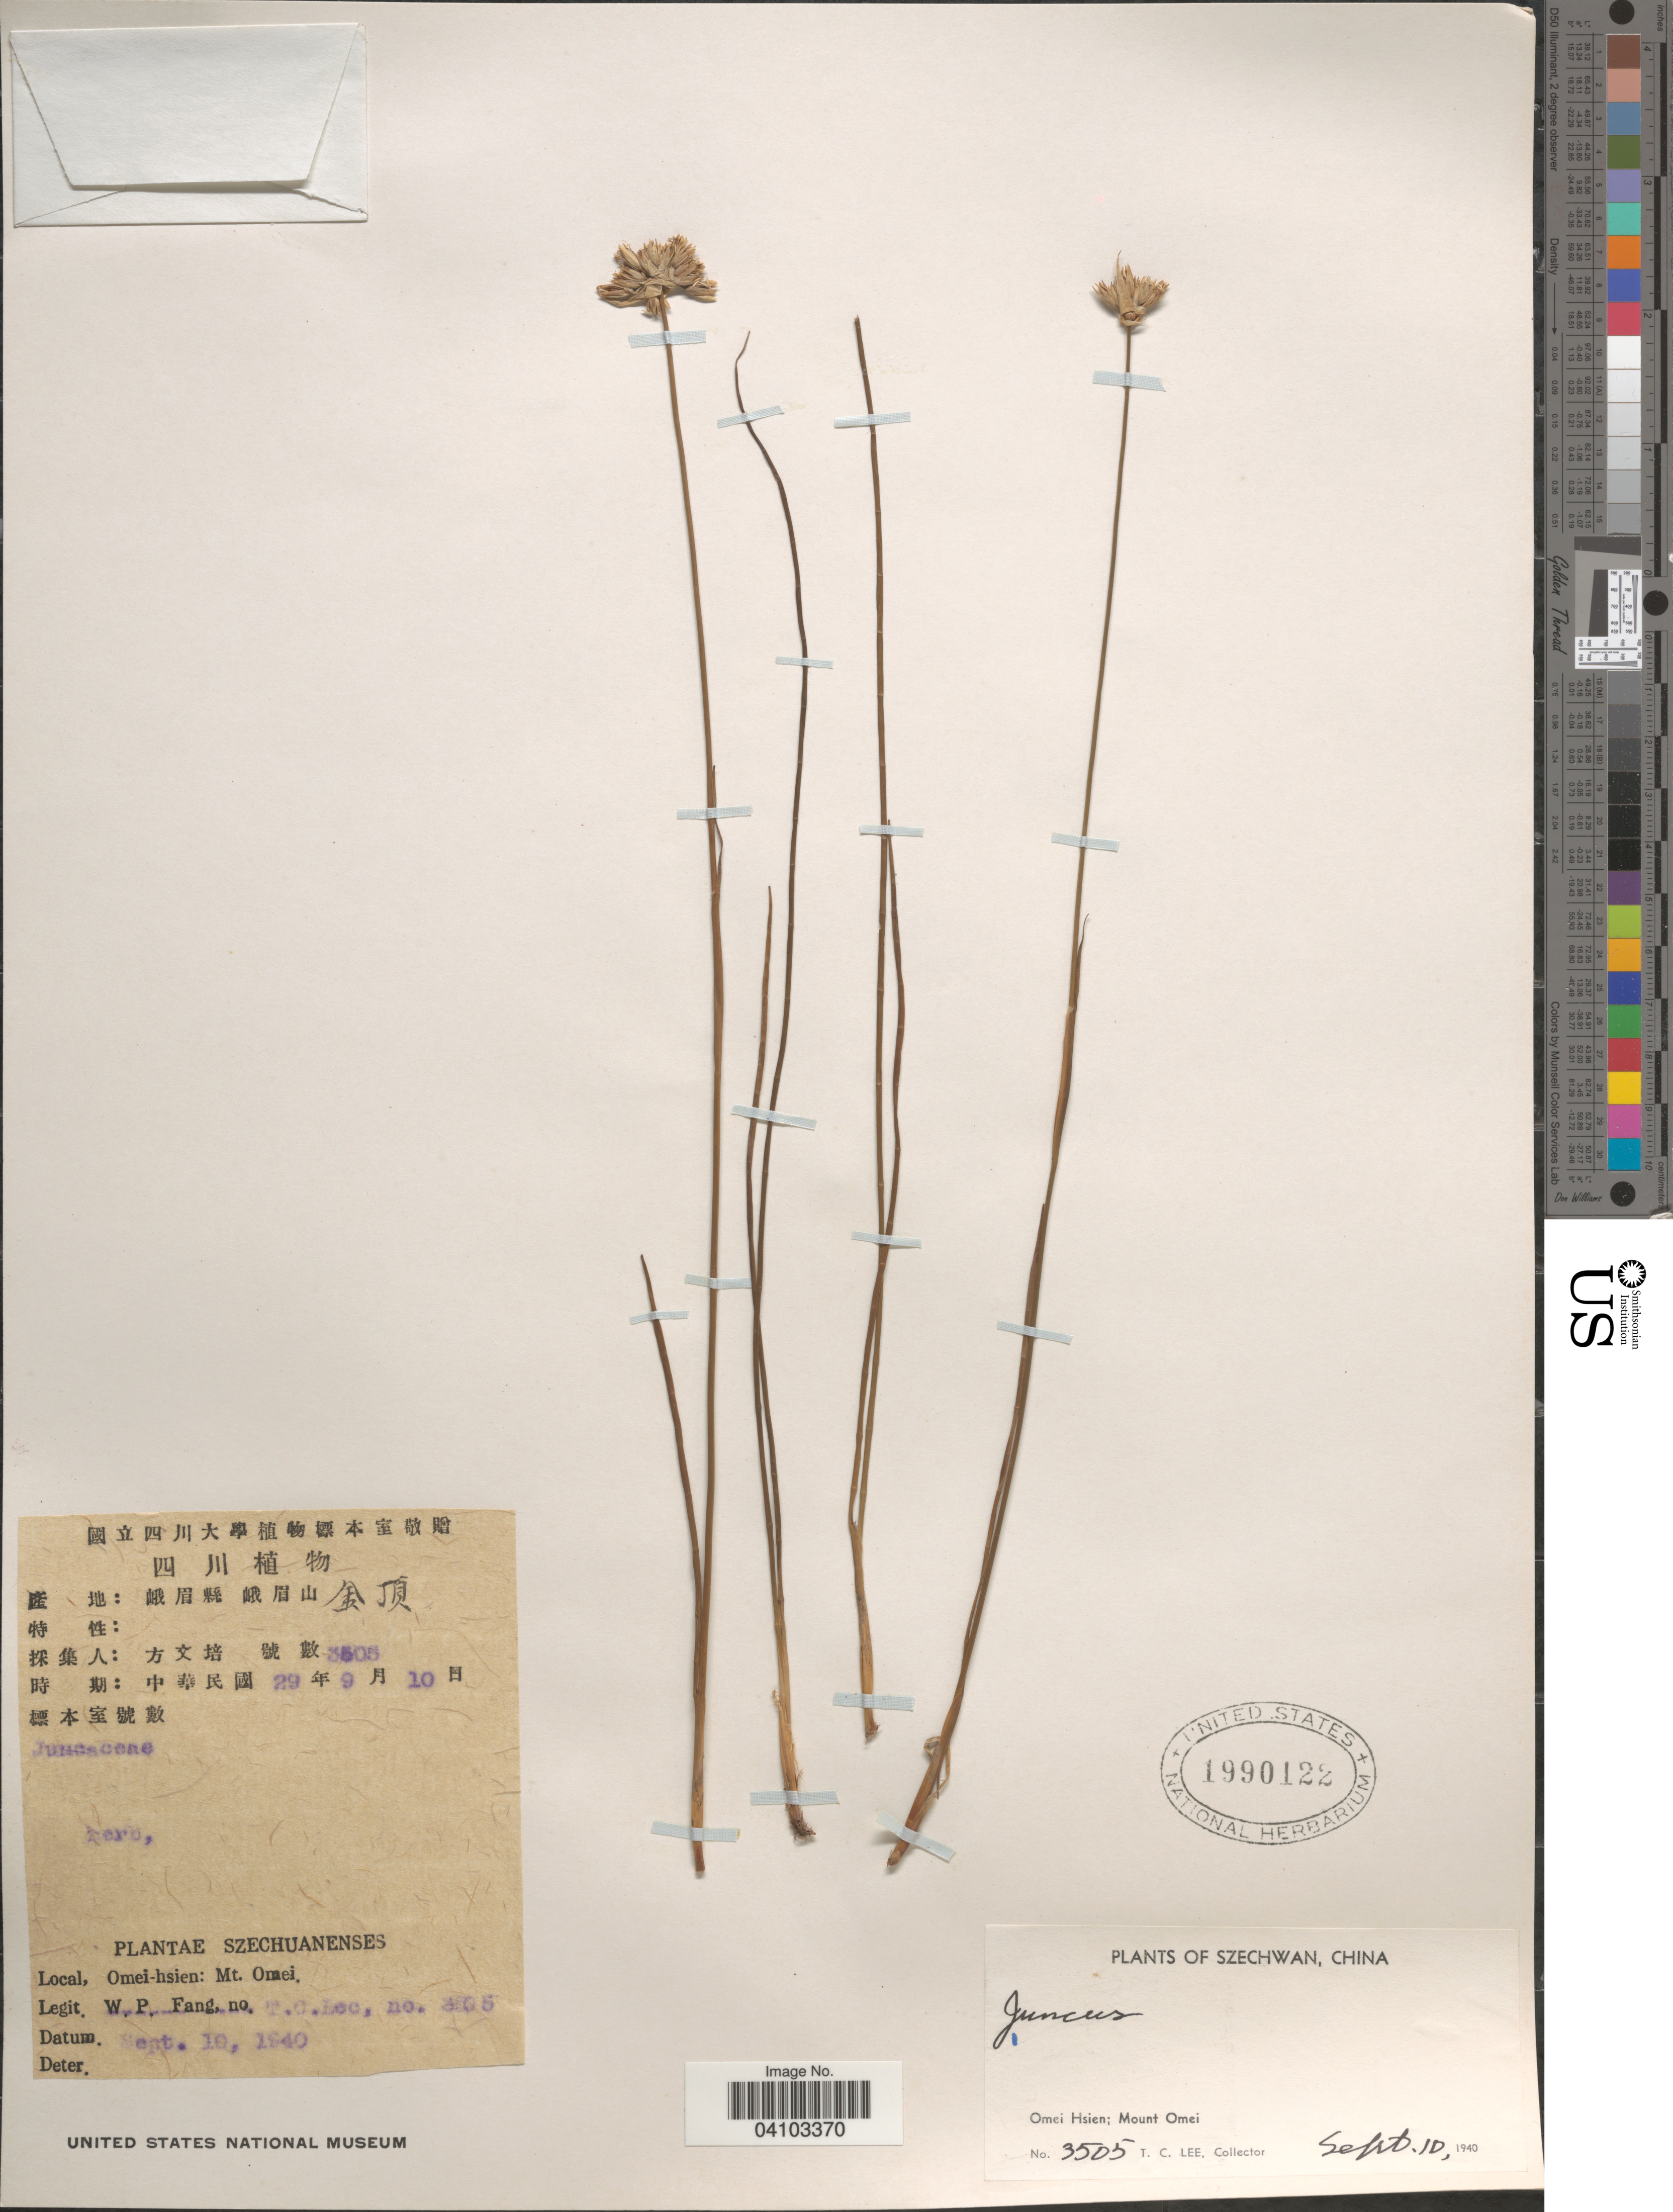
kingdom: Plantae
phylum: Tracheophyta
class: Liliopsida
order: Poales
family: Juncaceae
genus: Juncus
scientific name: Juncus sp.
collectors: T. Lee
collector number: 3505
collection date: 1940-09-10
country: China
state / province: Sichuan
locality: Szechuanenses. Omei-hsien: Mt. Omei.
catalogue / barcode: US 1990122